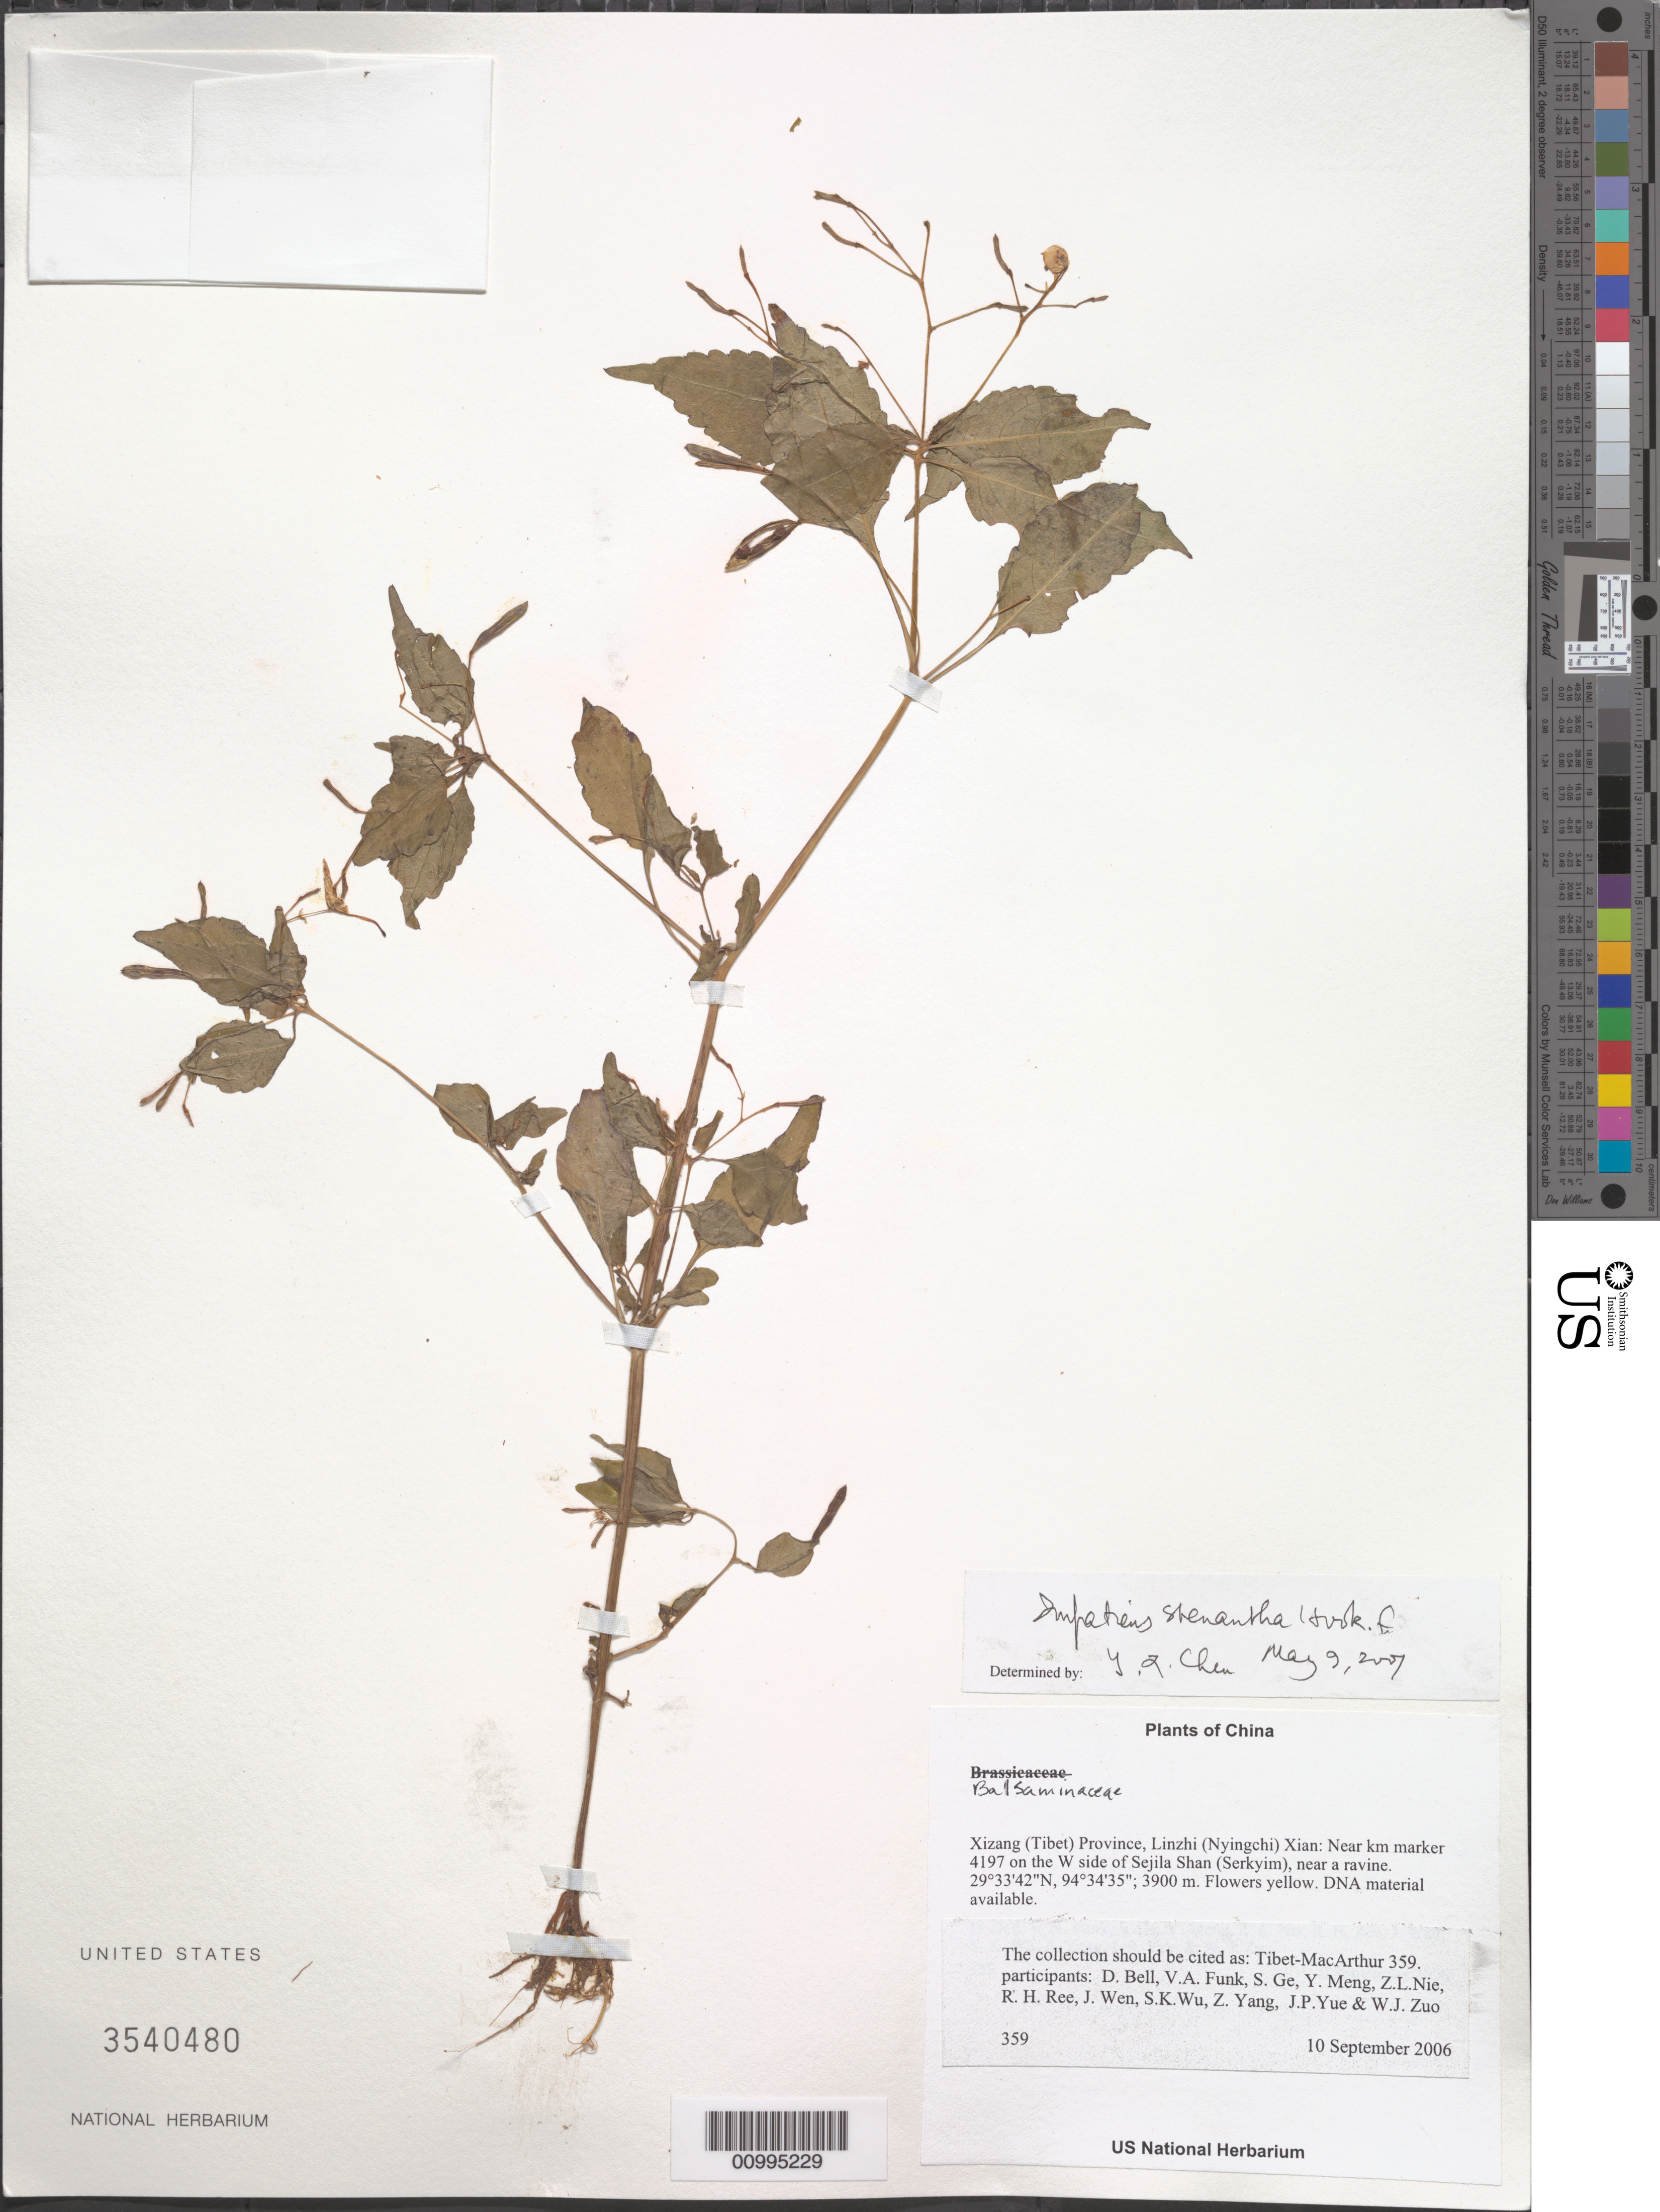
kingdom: Plantae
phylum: Tracheophyta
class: Magnoliopsida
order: Ericales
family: Balsaminaceae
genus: Impatiens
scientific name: Impatiens stenantha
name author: Hook. f.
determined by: Yilin Chen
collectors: Tibet-MacArthur, D. A. Bell, V. Funk, S. Ge, Y. Meng, Z. Nie, R. Ree, J. Wen, S. K. Wu, Z. Yang, J. Yue & W. Zuo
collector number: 359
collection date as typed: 09 Sep 2006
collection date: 2006-09-09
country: China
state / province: Xizang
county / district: Linzhi (Nyingchi) Xian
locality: Near km marker 4197 on the W side of Sejila Shan (Serkyim), near a ravine.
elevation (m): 3900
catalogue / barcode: US 3540480